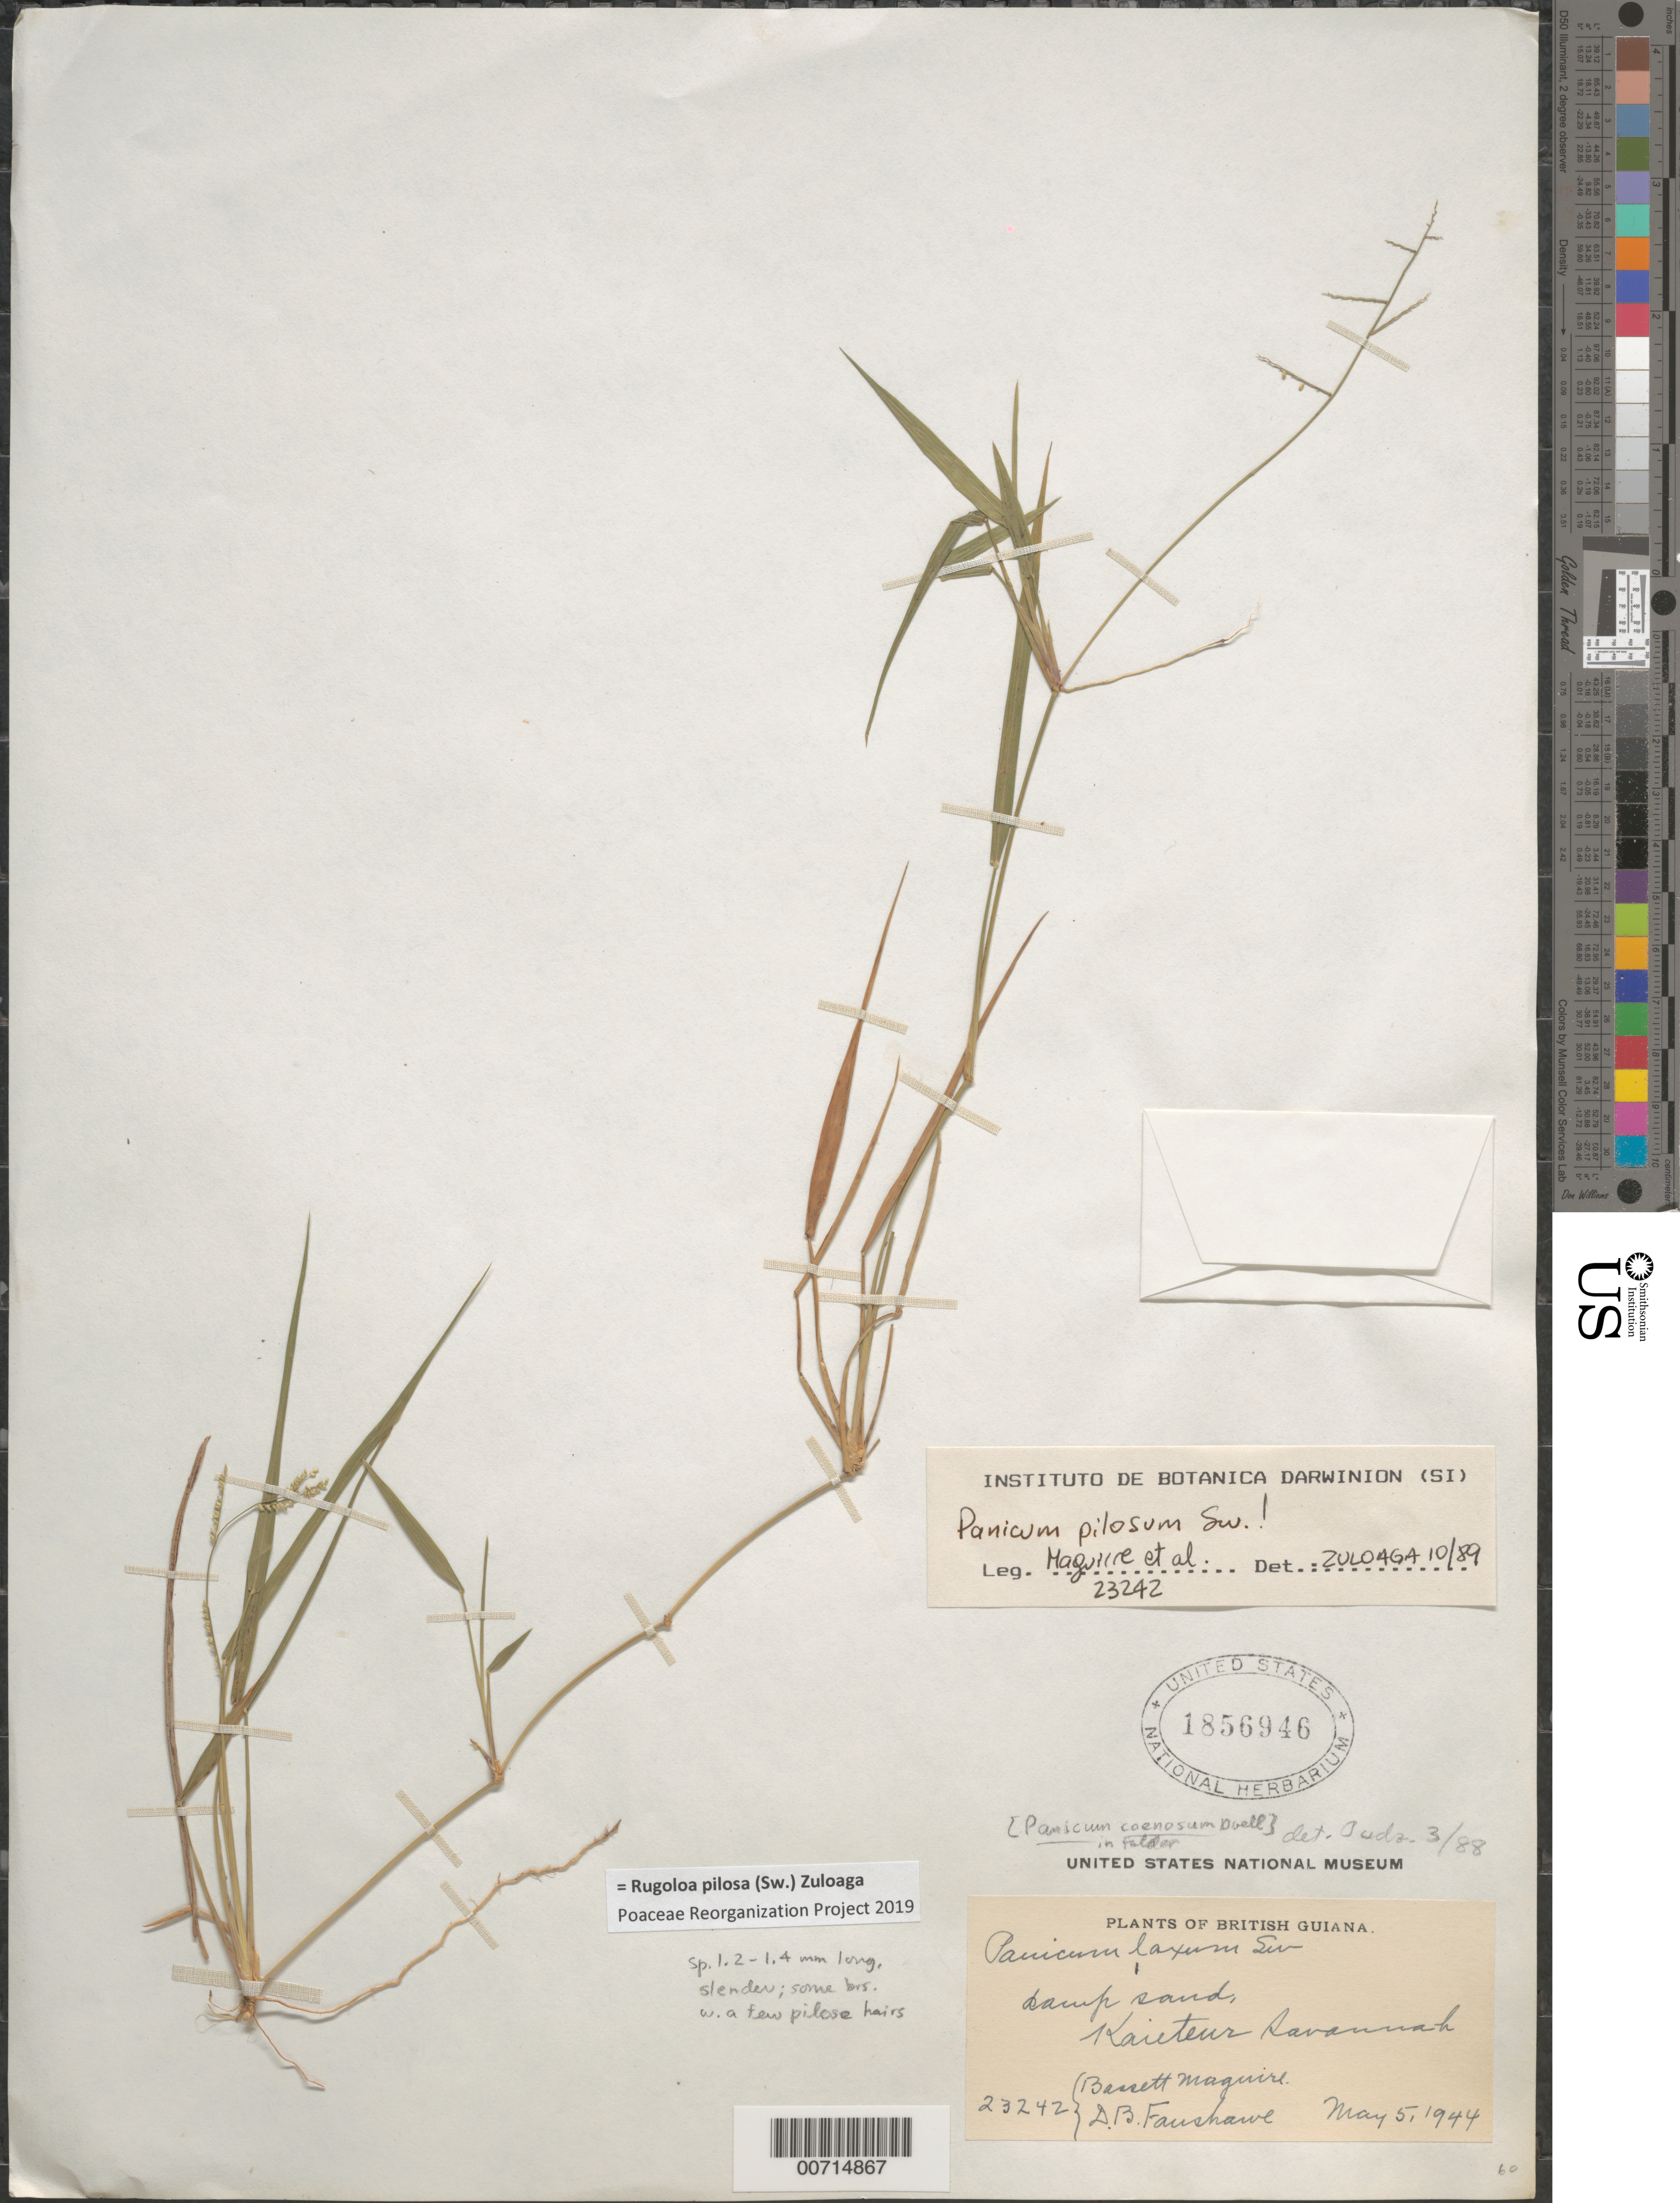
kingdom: Plantae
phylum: Tracheophyta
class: Liliopsida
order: Poales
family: Poaceae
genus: Panicum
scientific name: Panicum pilosum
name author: Sw.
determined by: Zuloaga, F. O.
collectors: B. Maguire & D. B. Fanshawe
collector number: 23242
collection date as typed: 5-May-44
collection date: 1944-05-05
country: Guyana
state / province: Potaro-Siparuni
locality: Kaieteur Plateau, Kaieteur Savannas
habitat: Damp sands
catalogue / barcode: US 1856946